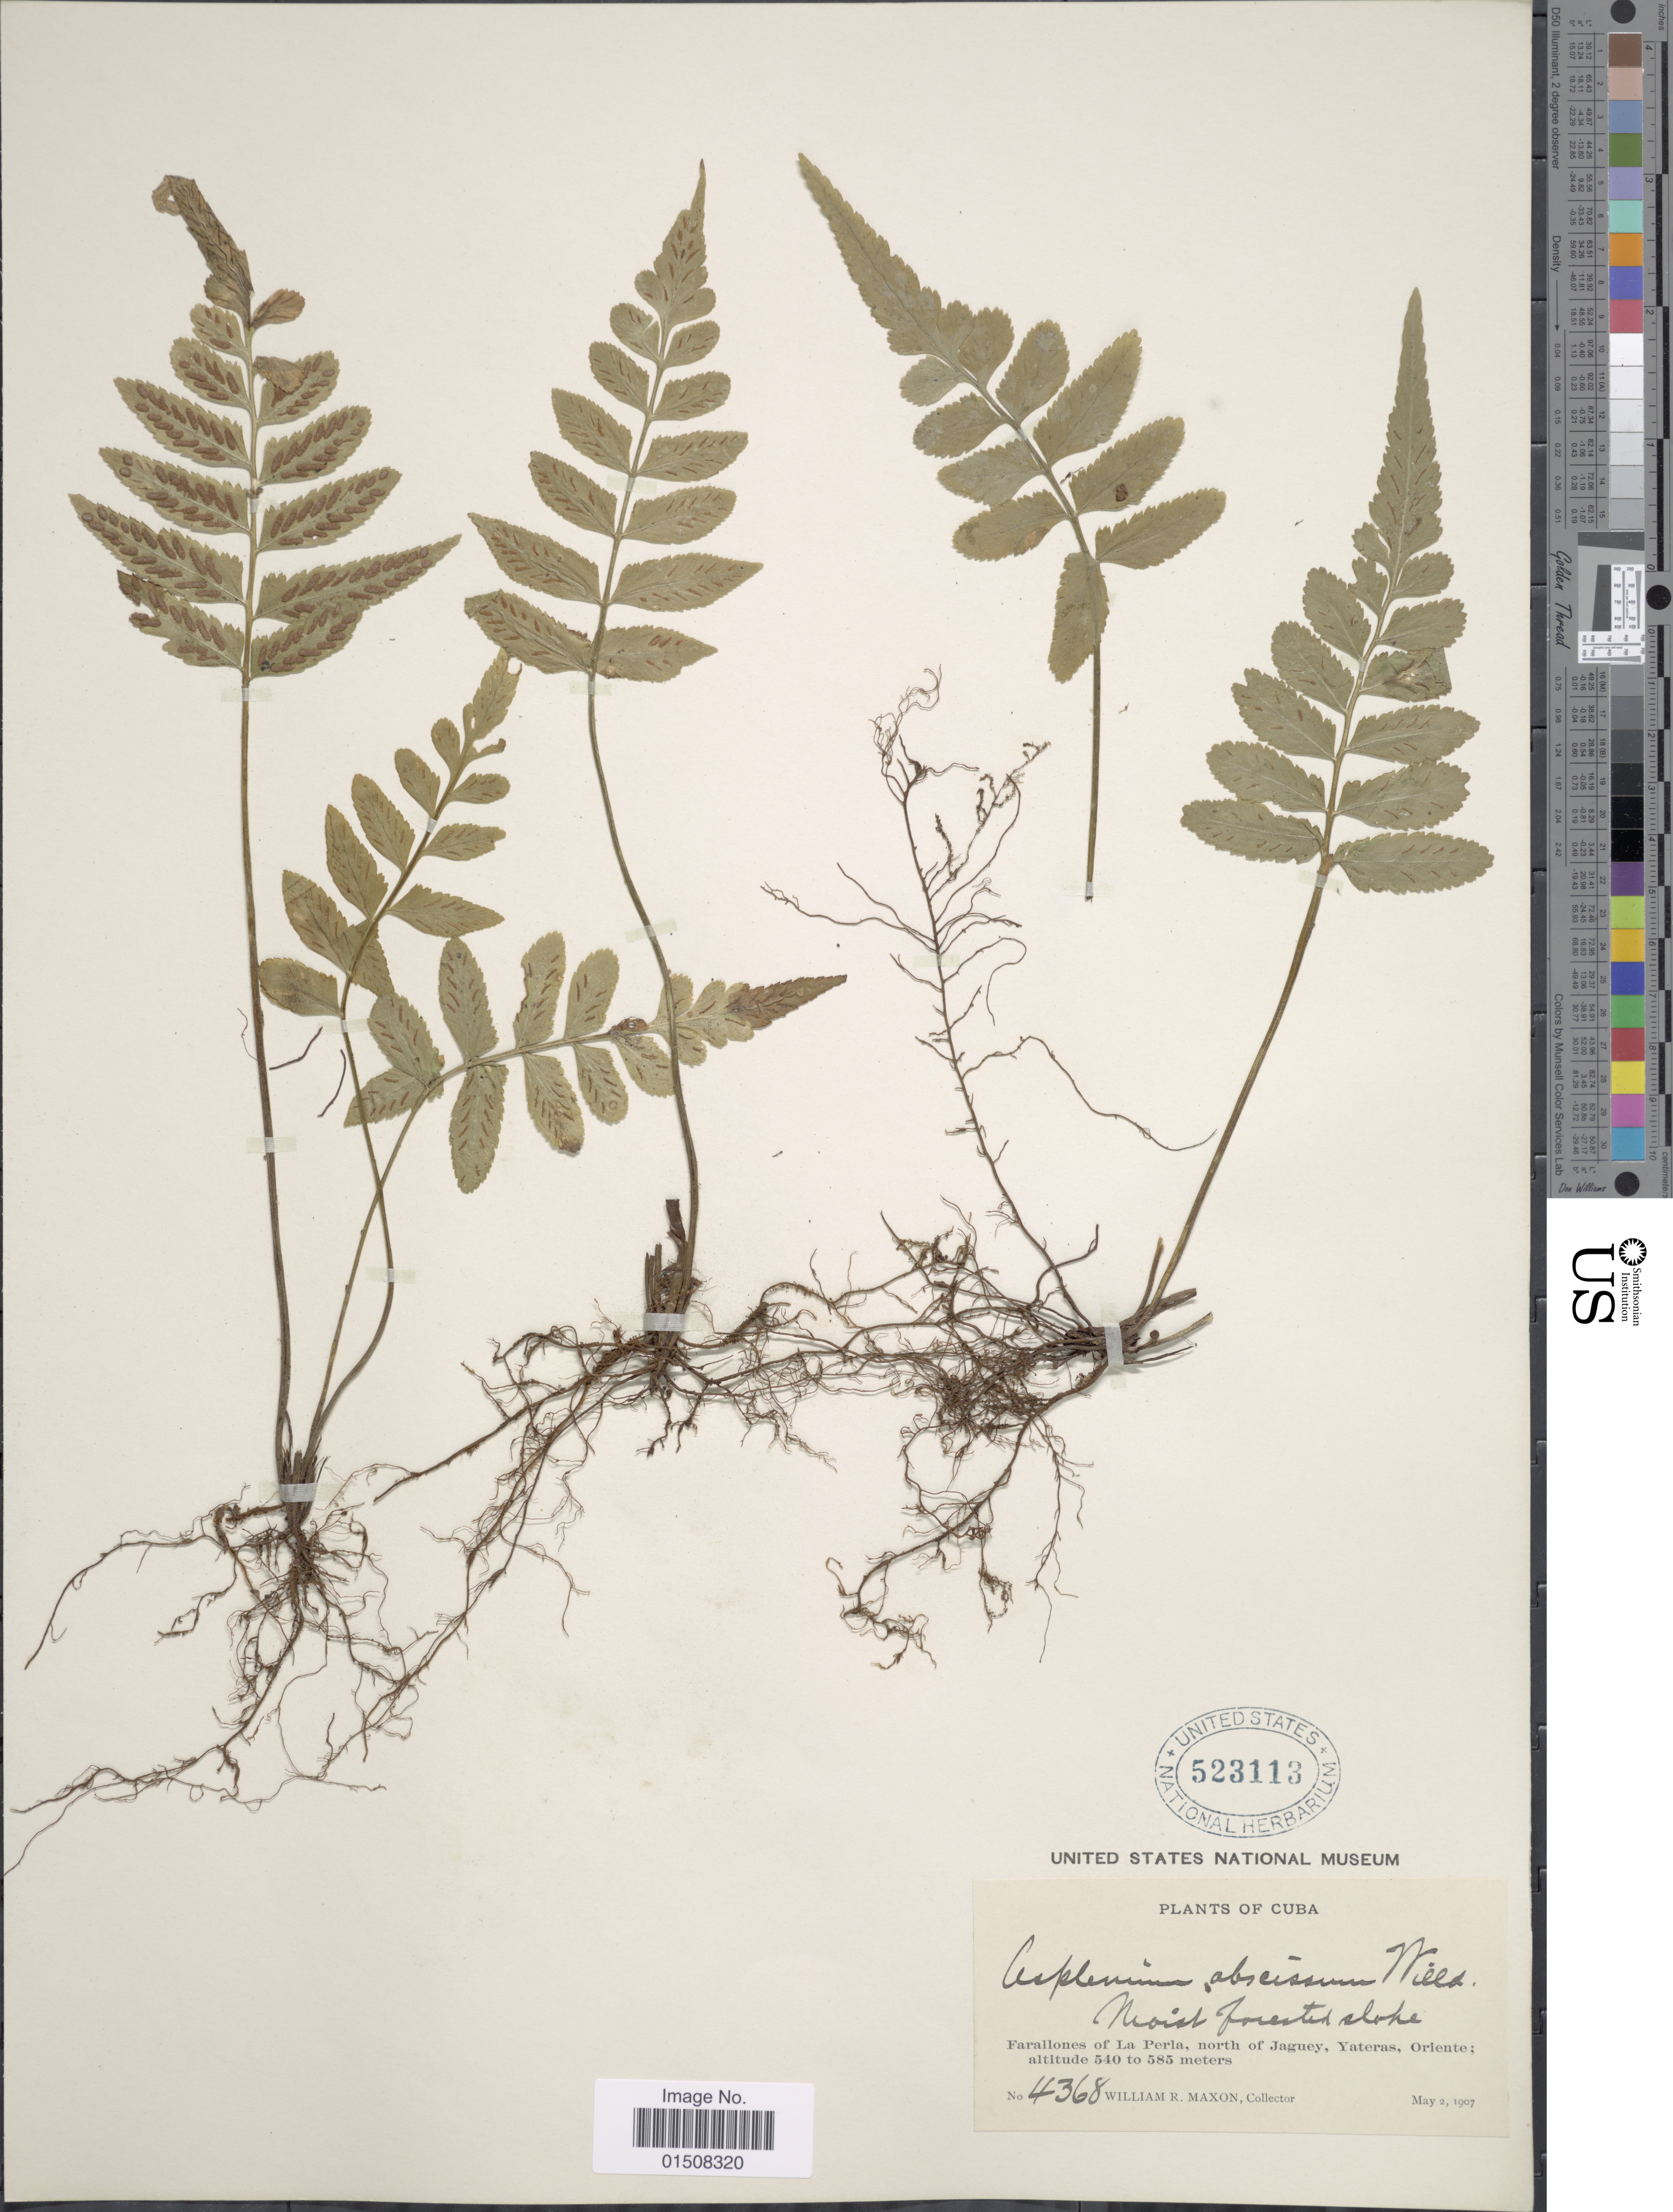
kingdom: Plantae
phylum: Tracheophyta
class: Polypodiopsida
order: Polypodiales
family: Aspleniaceae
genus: Asplenium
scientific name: Asplenium abscissum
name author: Willd.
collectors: W. R. Maxon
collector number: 4368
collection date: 1907-05-02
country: Cuba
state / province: Oriente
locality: Farallones of La Perla, north of Jaguey, Yateras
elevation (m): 540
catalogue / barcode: US 523113